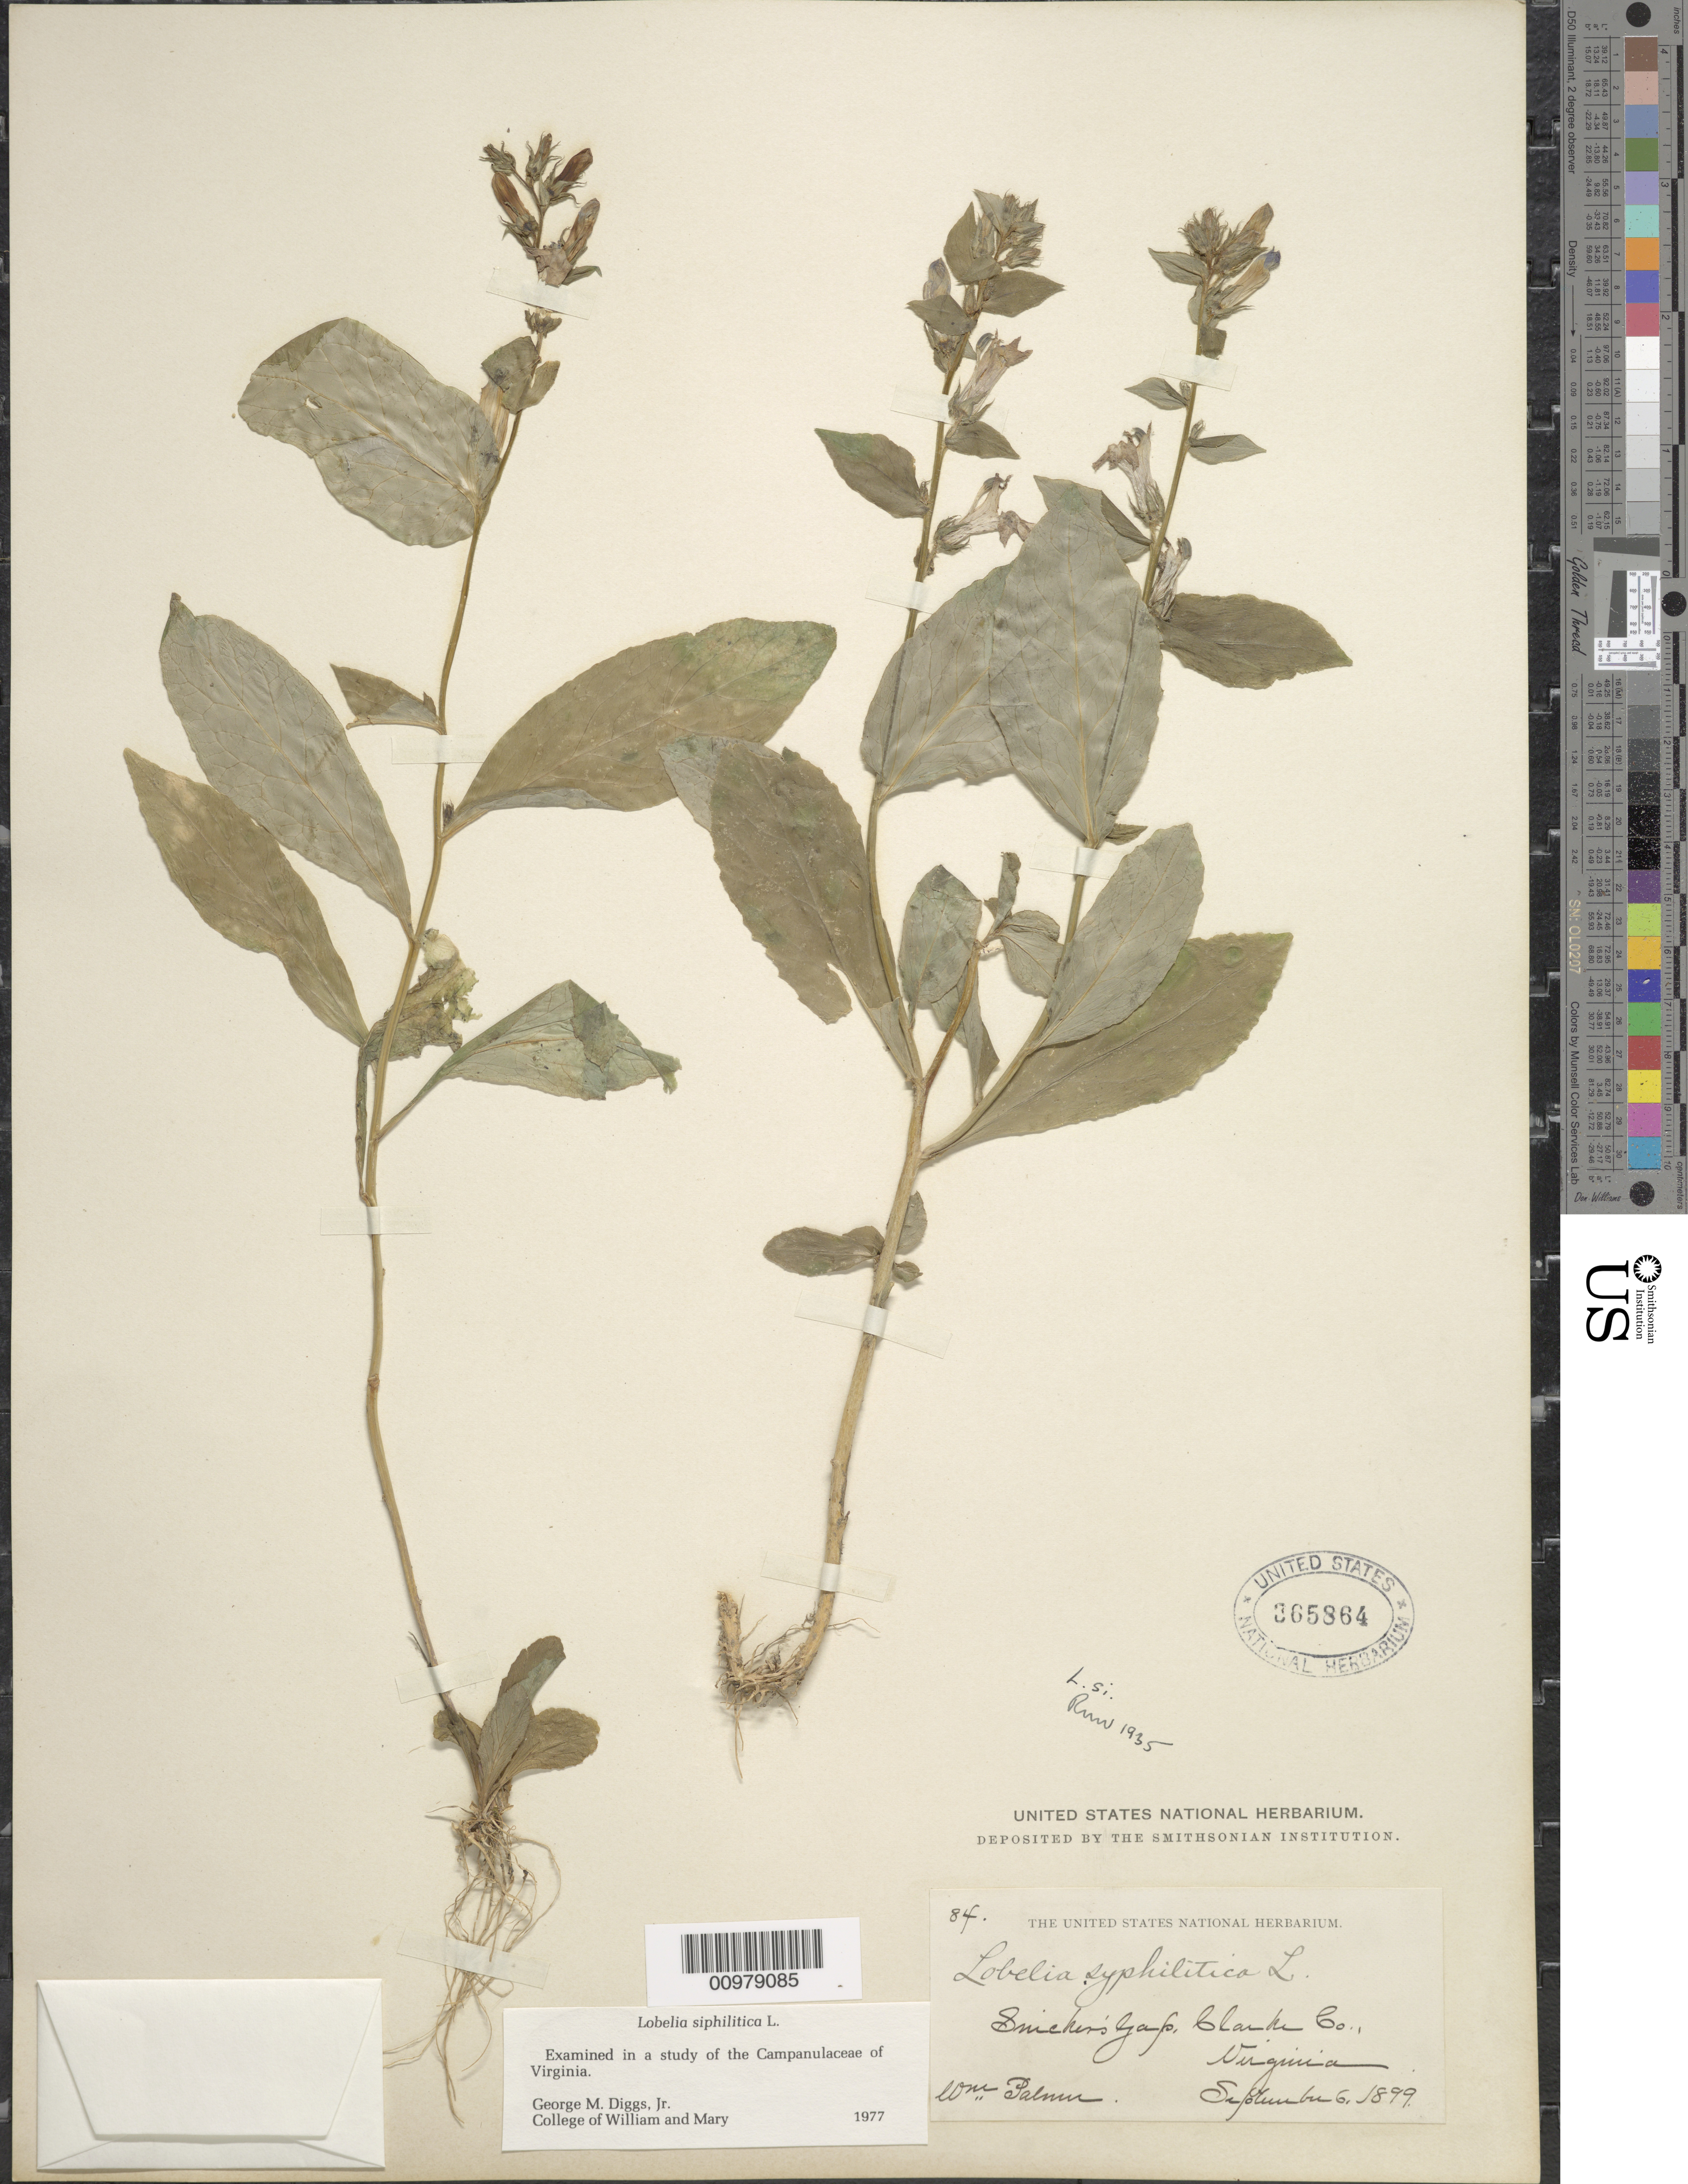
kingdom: Plantae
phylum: Tracheophyta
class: Magnoliopsida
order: Asterales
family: Campanulaceae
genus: Lobelia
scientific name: Lobelia siphilitica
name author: L.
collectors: W. Palmer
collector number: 84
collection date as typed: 6 Sep 1899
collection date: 1899-09-06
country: United States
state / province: Virginia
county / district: Clarke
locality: Snicker's Gap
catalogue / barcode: US 365864